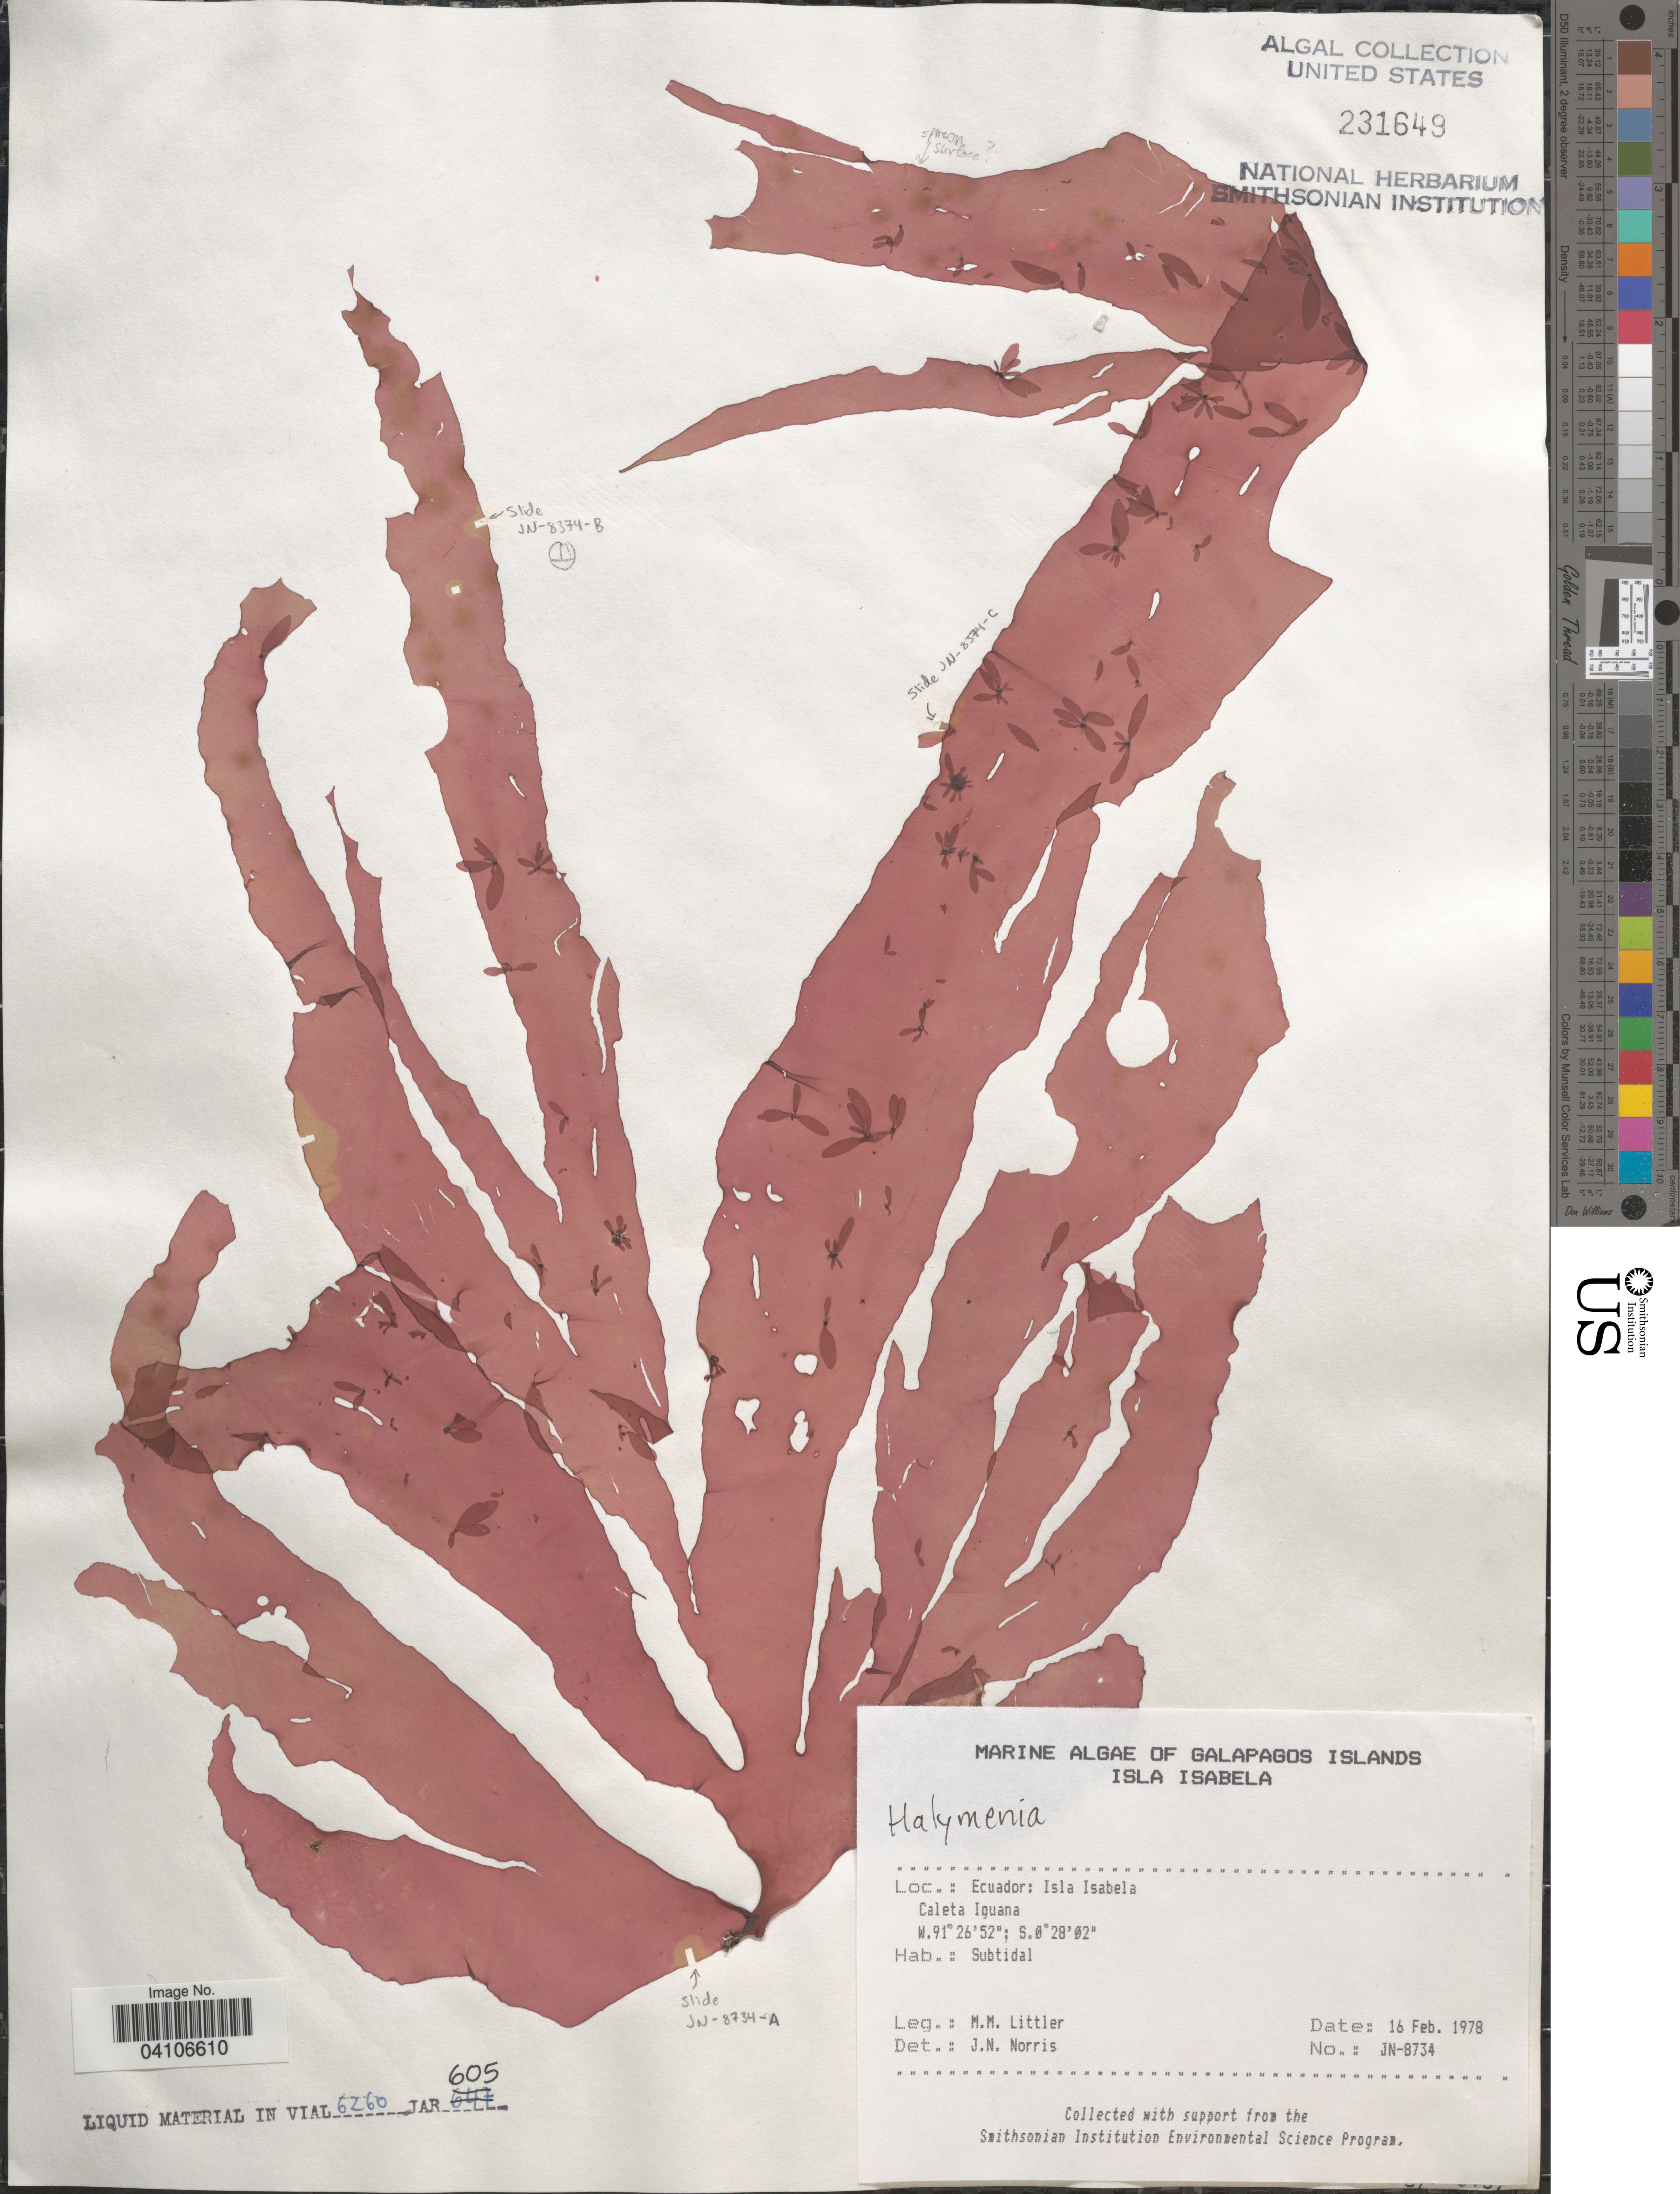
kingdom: Plantae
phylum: Rhodophyta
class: Florideophyceae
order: Halymeniales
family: Halymeniaceae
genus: Halymenia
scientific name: Halymenia sp.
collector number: JN-8734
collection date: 1978-02-16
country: Ecuador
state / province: Colón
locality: Galapagos Islands. Isla Isabela. Caleta Iquana.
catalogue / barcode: US 231649